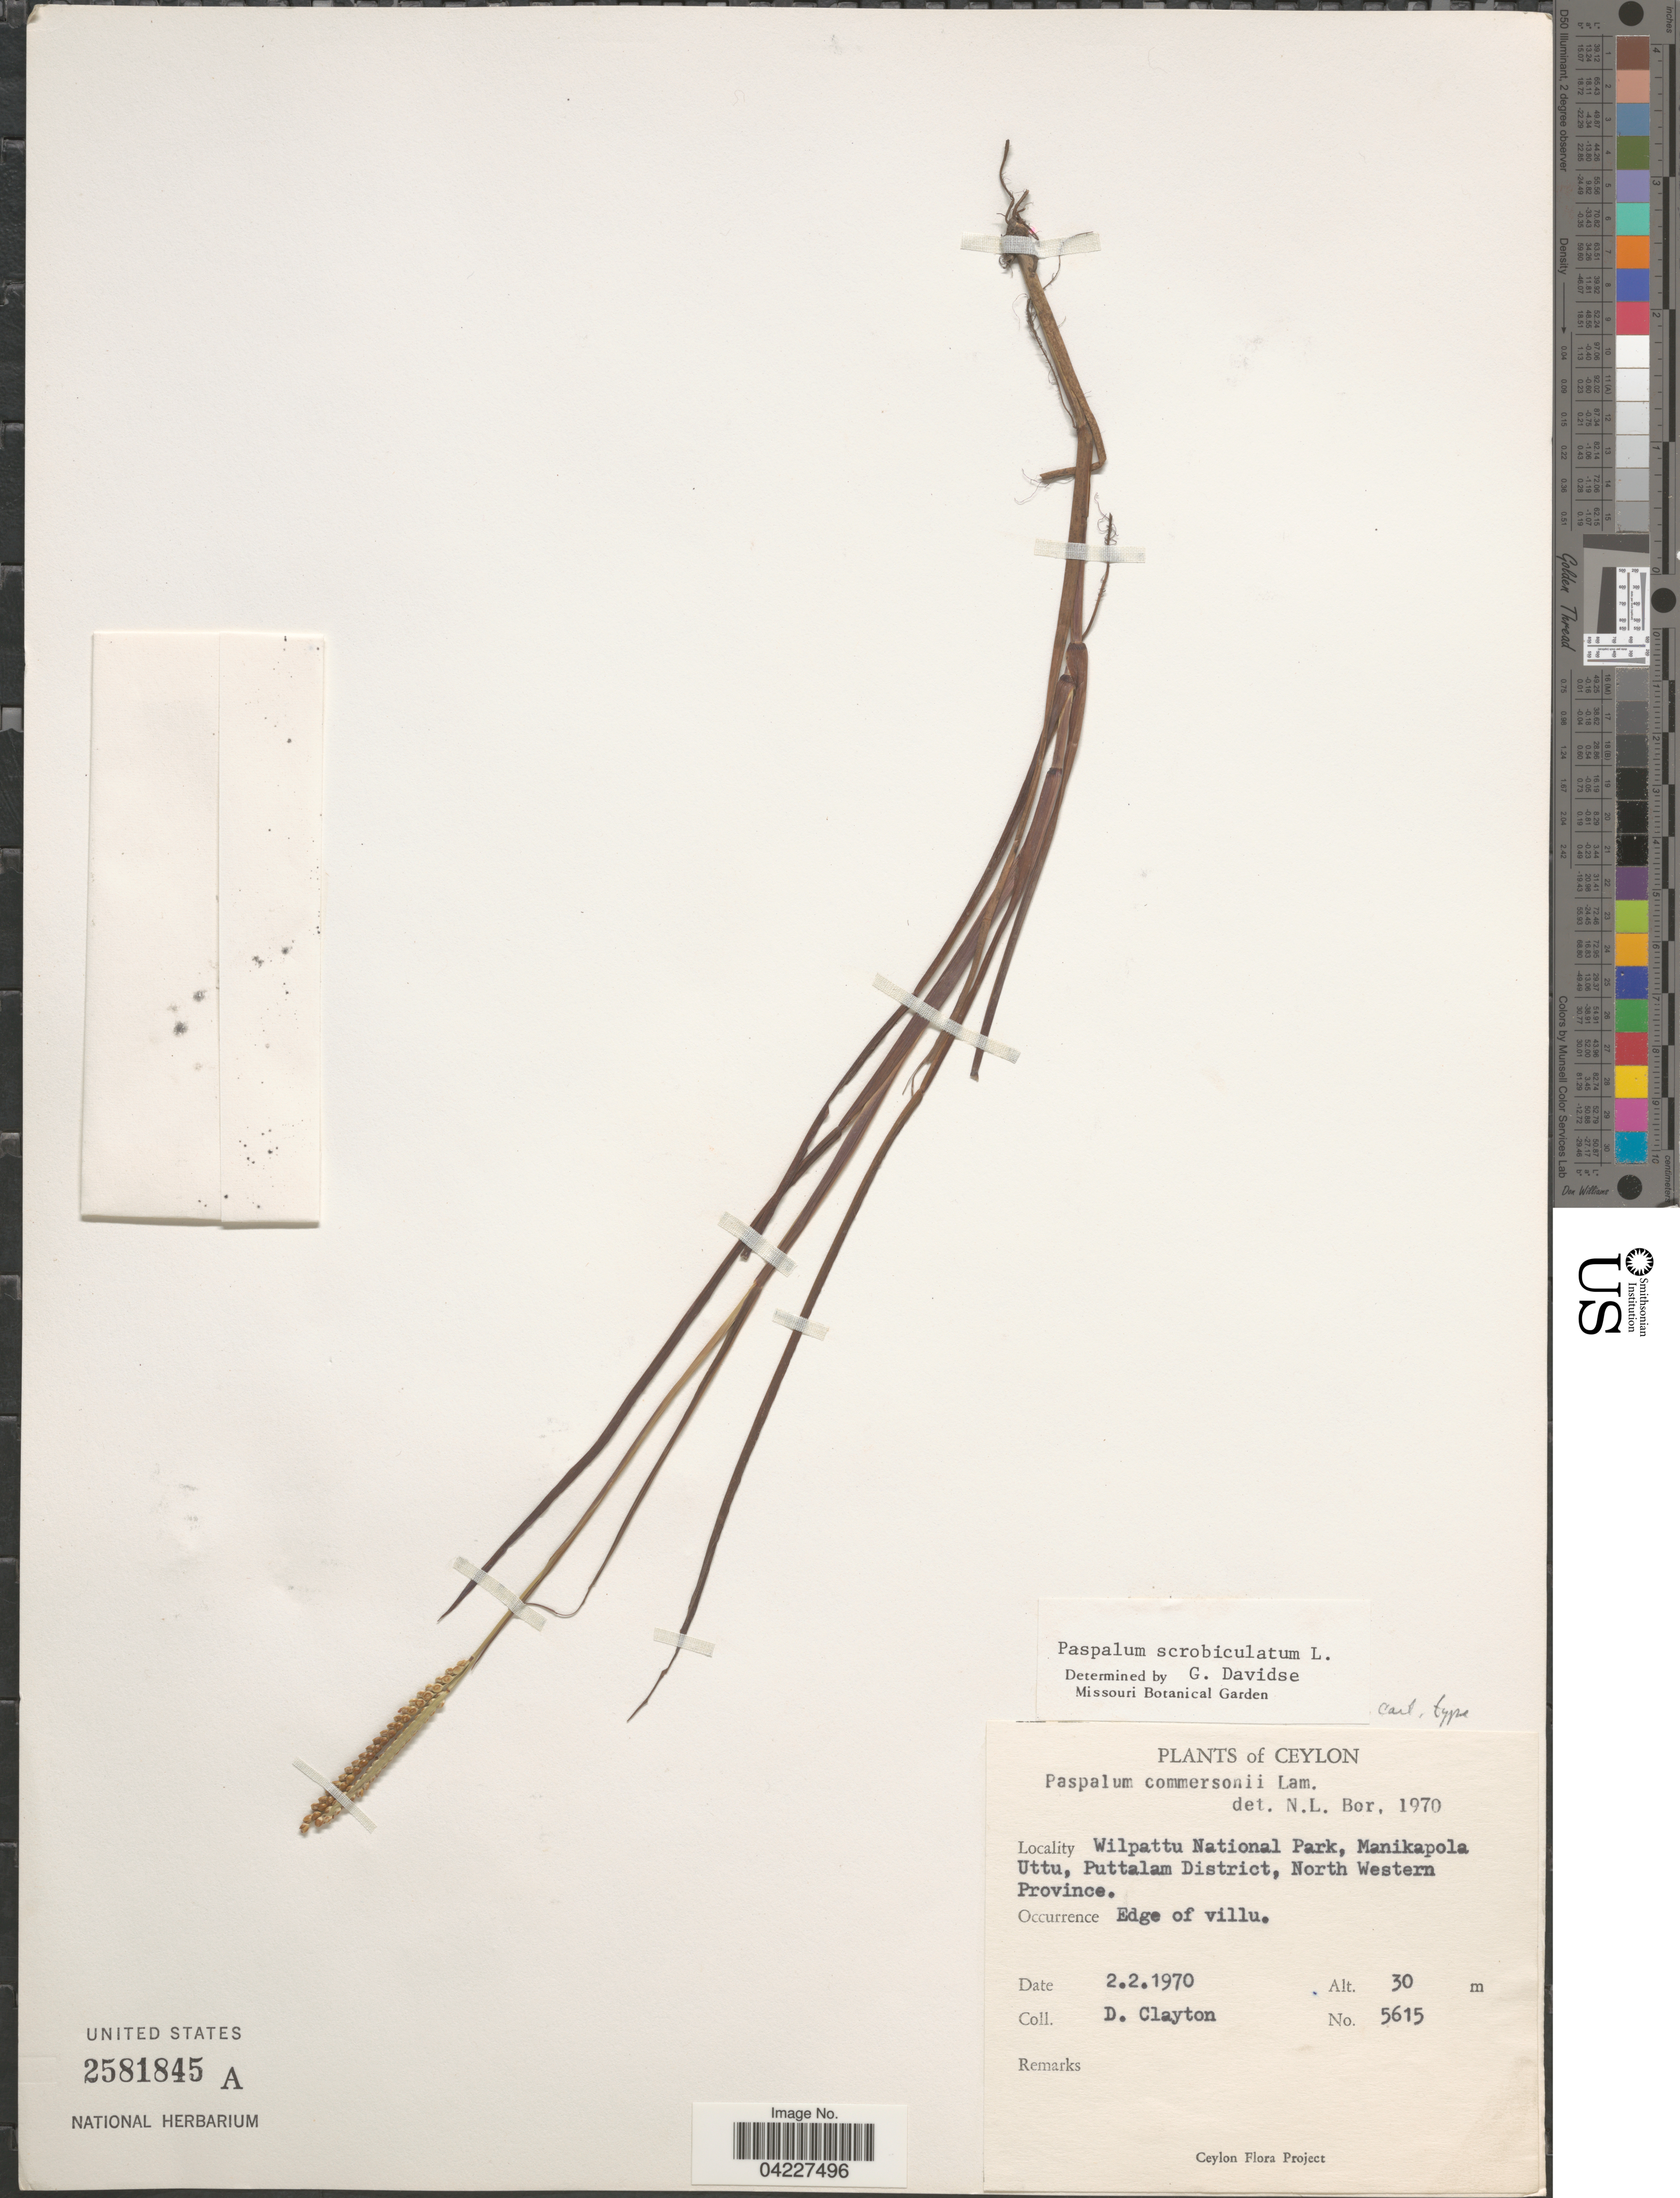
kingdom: Plantae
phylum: Tracheophyta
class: Liliopsida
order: Poales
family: Poaceae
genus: Paspalum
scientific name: Paspalum scrobiculatum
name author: L.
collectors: D. Clayton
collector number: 5615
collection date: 1970-02-02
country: Sri Lanka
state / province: North Western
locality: Ceylon. Wilpattu National Park, Manikapola Uttu, Puttalam District.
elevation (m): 30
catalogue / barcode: US 2581845A